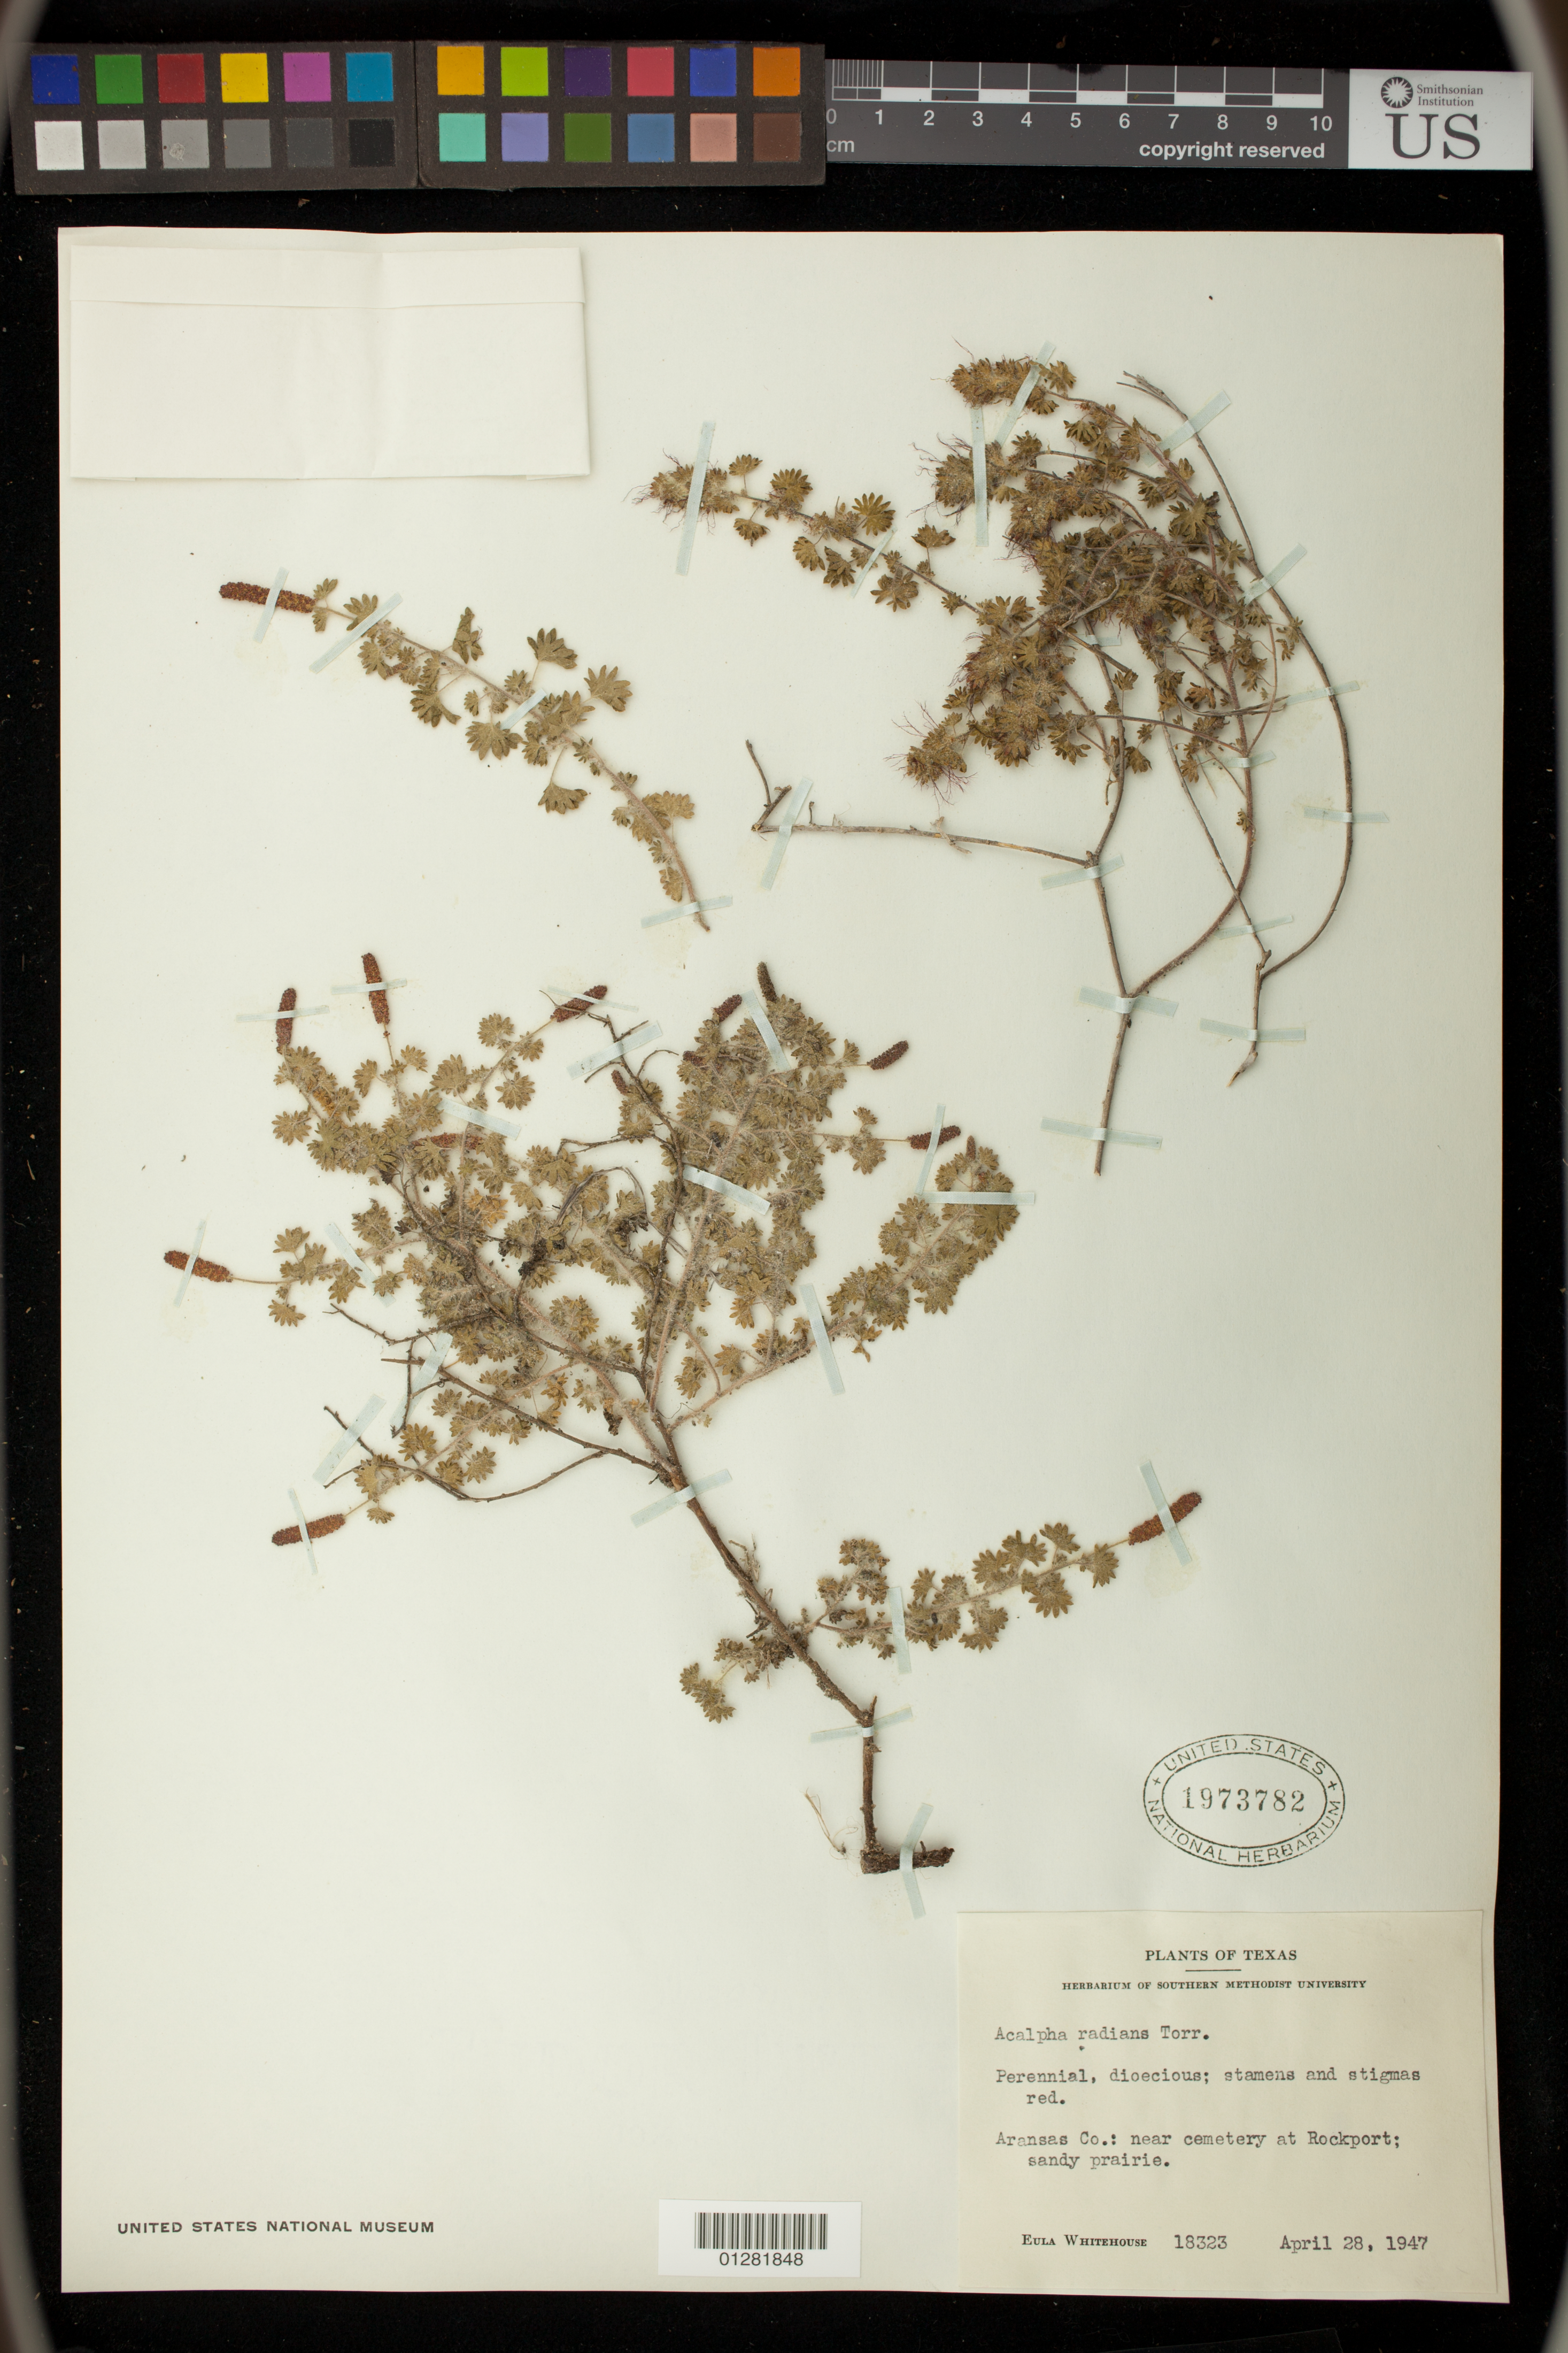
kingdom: Plantae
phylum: Tracheophyta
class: Magnoliopsida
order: Malpighiales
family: Euphorbiaceae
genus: Acalypha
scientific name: Acalypha radians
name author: Torr.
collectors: E. Whitehouse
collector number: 18323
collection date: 1947-04-28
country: United States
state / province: Texas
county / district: Aransas County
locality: near cemetery at Rockport; sandy prairie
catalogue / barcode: US 1973782